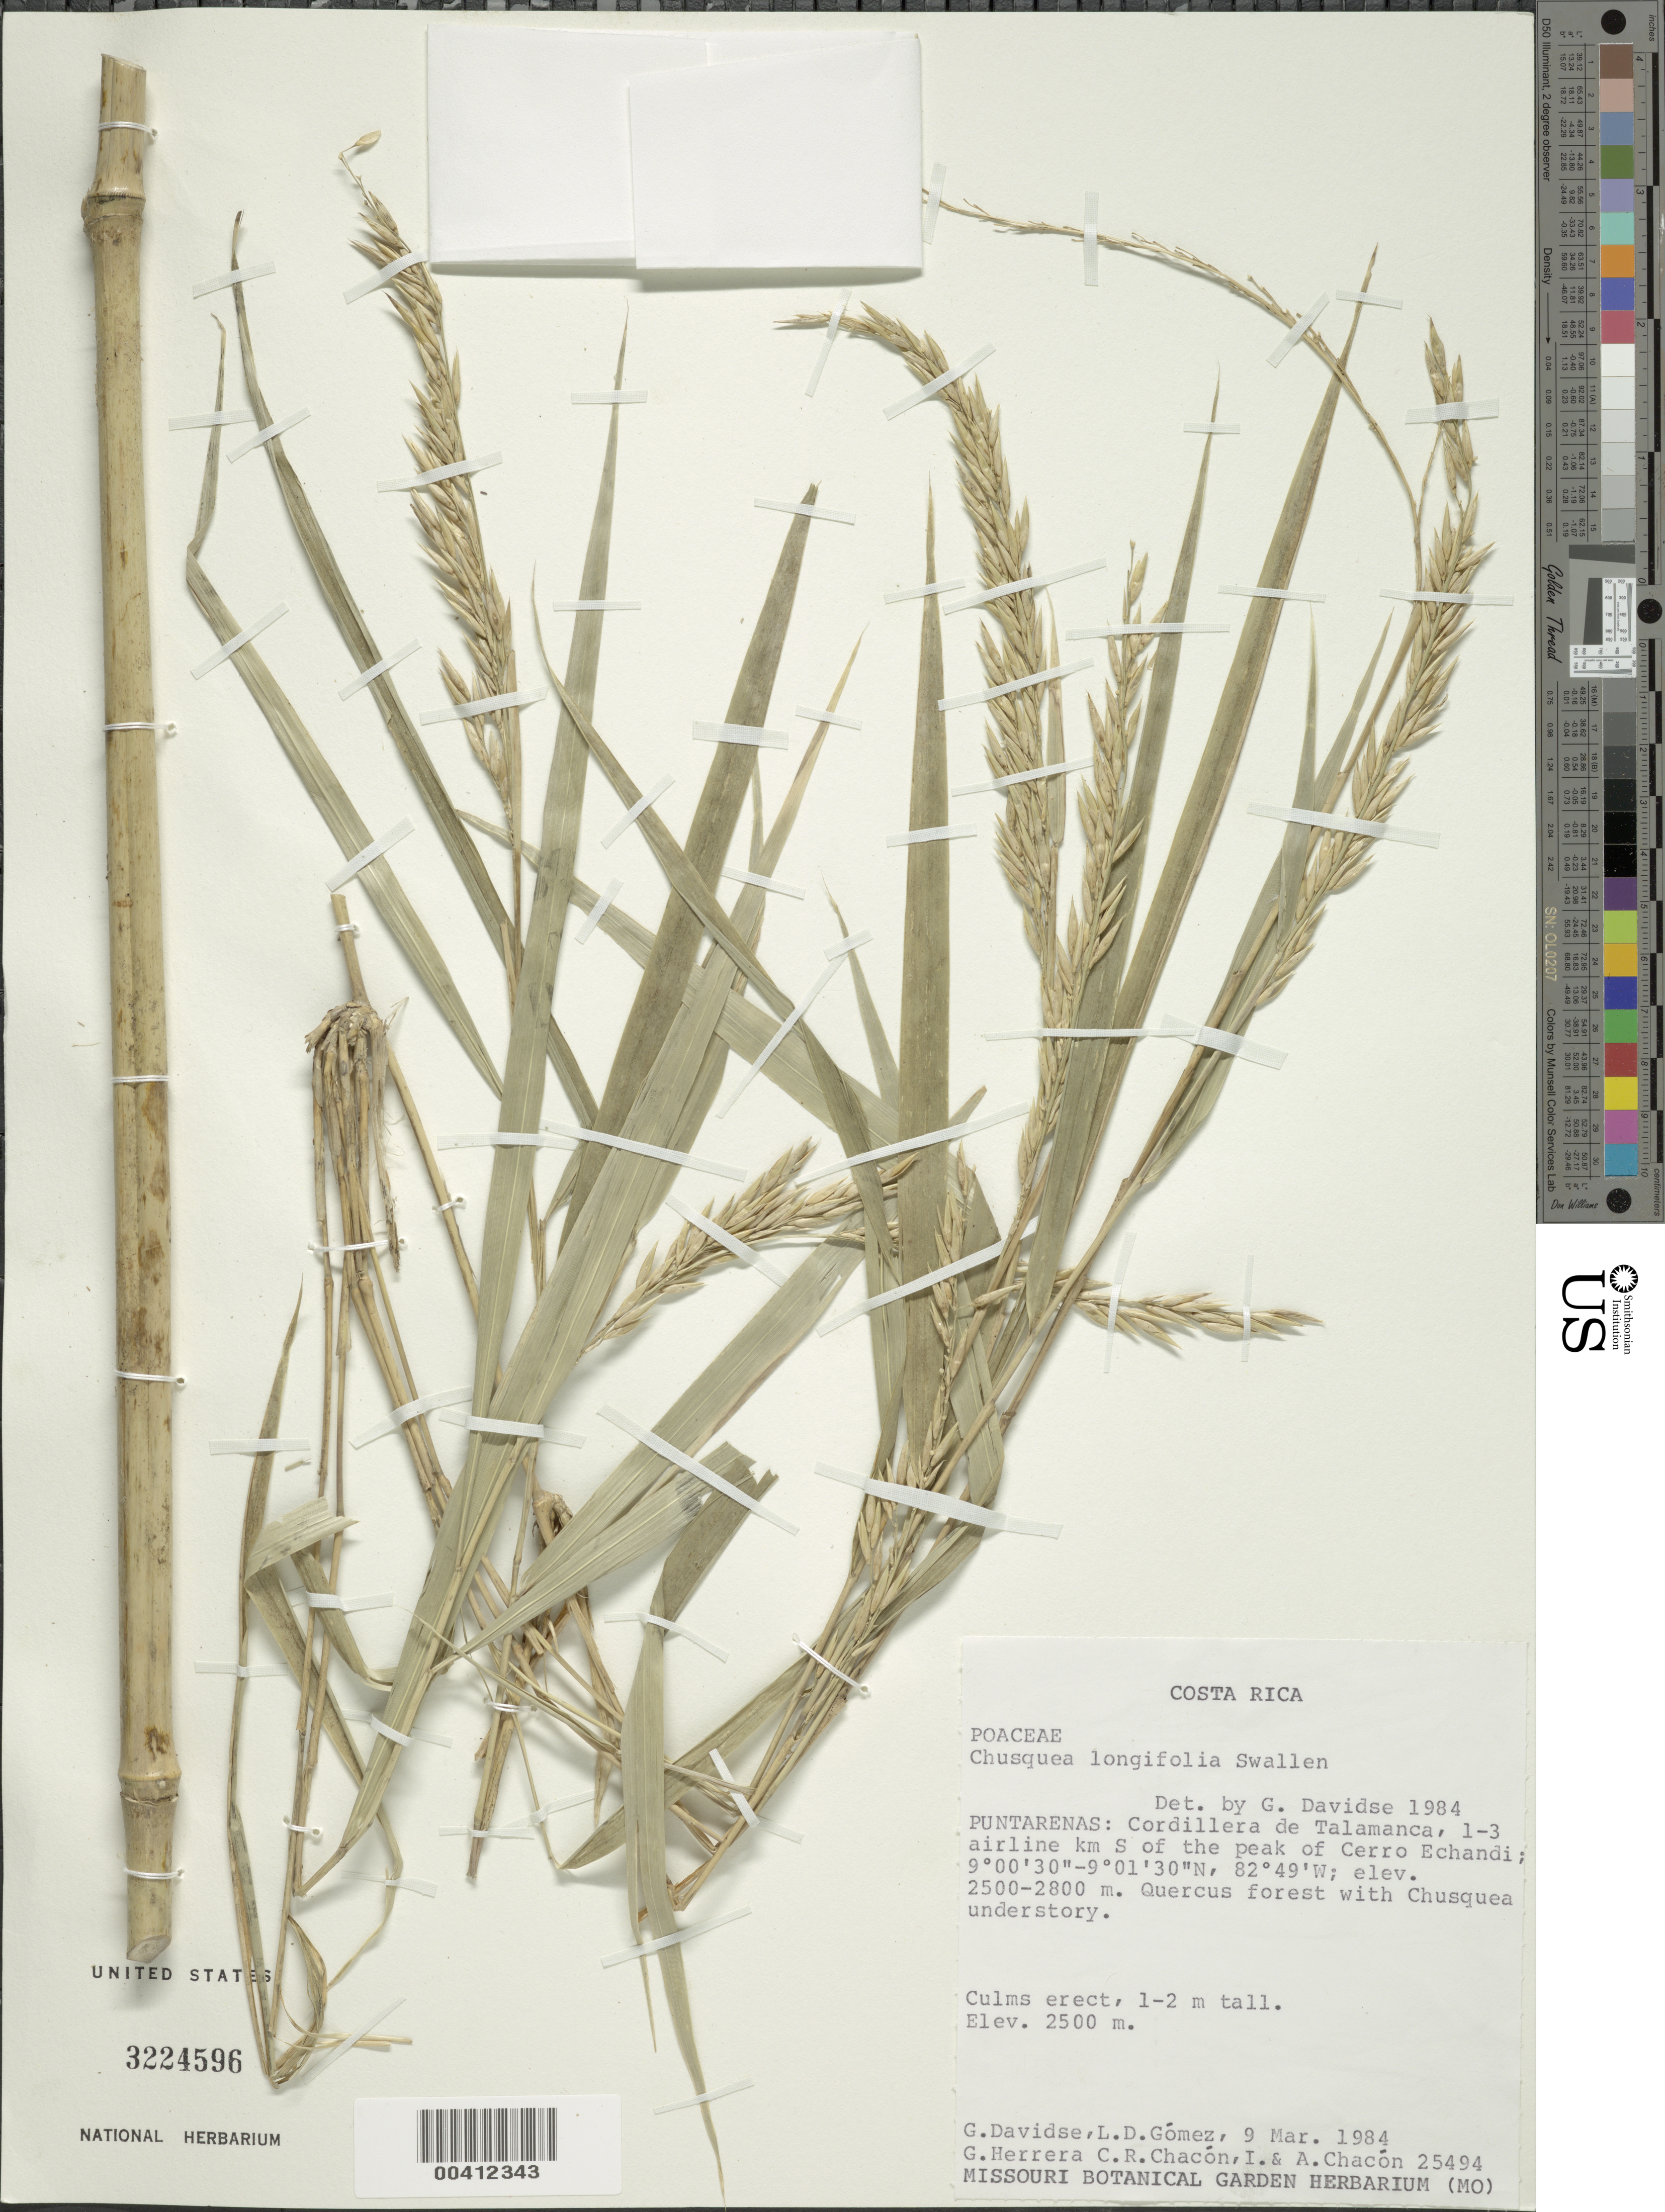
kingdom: Plantae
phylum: Tracheophyta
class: Liliopsida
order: Poales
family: Poaceae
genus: Chusquea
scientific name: Chusquea longifolia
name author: Swallen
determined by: Davidse, Gerrit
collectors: G. Davidse, L. D. Gómez, G. Herrera Ch., C. Chacon, I. Chacon & A. Chacon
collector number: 25494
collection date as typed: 09 Mar 1984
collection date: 1984-03-09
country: Costa Rica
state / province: Puntarenas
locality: Cordilera de talamanca, 1 - 3 airline km. s of the peak of cerro echandi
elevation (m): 2500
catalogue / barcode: US 3224596